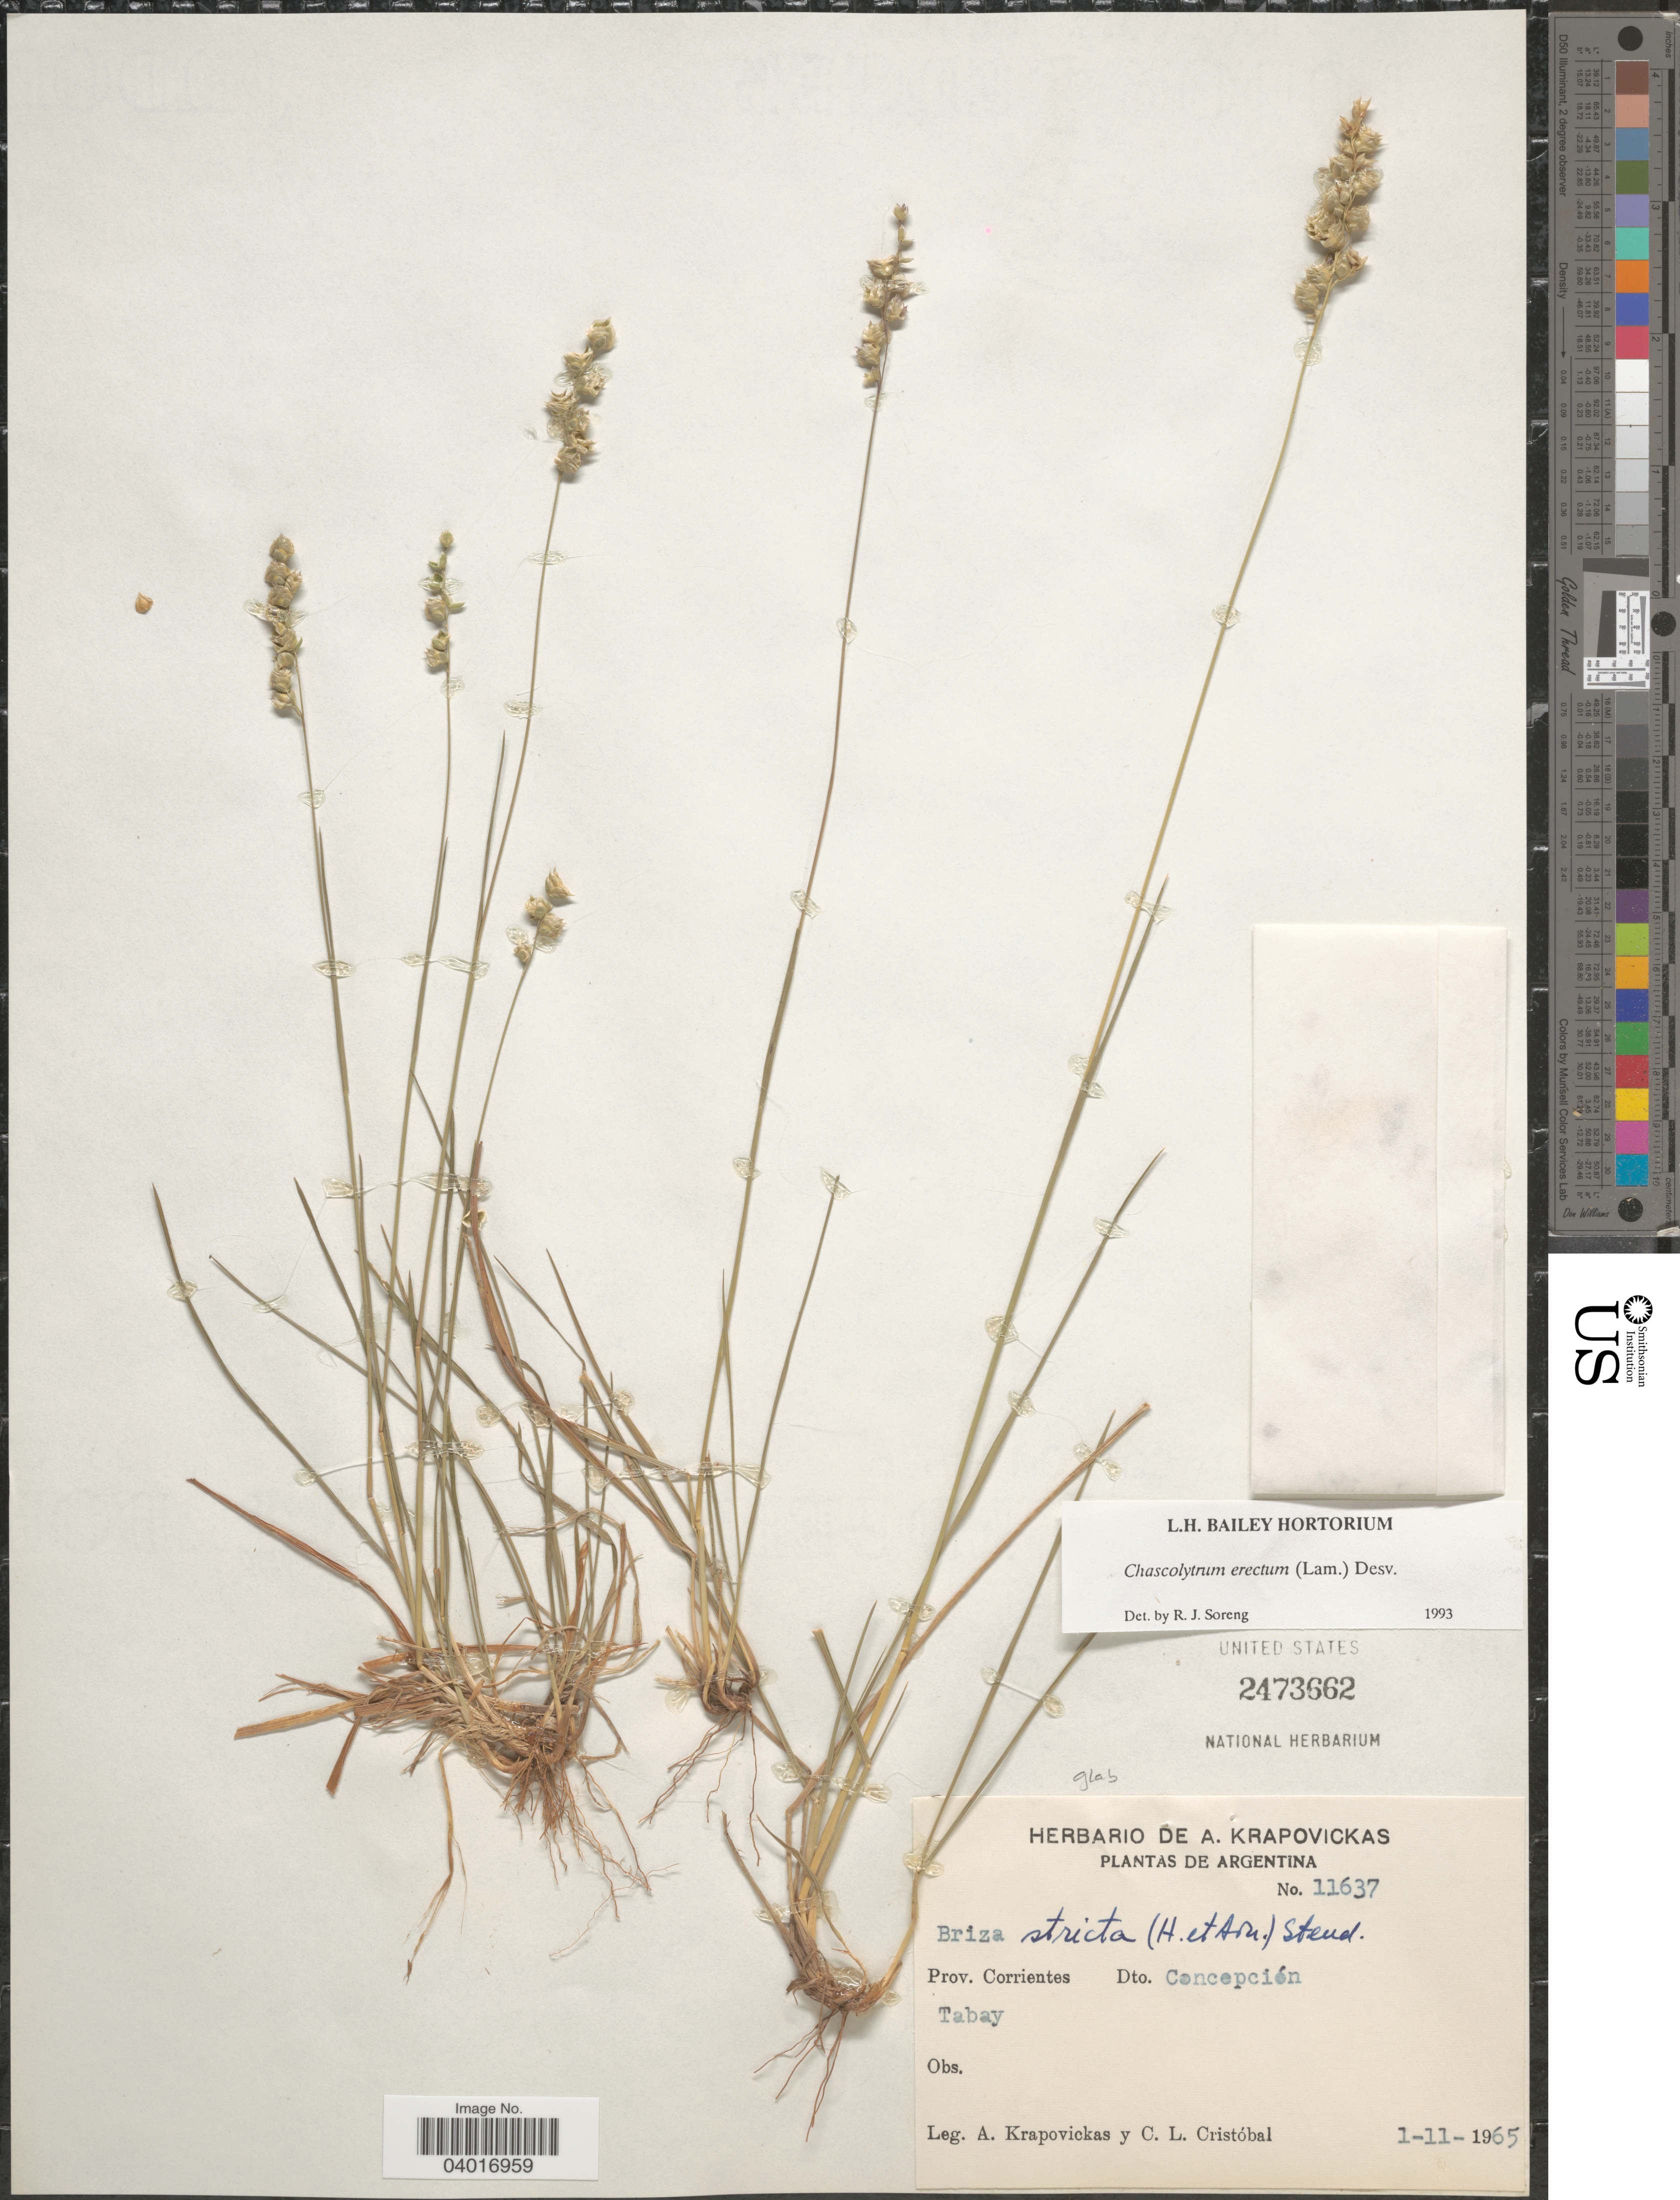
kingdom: Plantae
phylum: Tracheophyta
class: Liliopsida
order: Poales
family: Poaceae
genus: Chascolytrum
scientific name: Chascolytrum erectum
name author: (Lam.) Desv.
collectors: A. Krapovickas & C. L. Cristóbal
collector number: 11637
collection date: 1965-11-01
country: Argentina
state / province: Corrientes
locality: Dto. Concepción Tabay.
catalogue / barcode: US 2473662